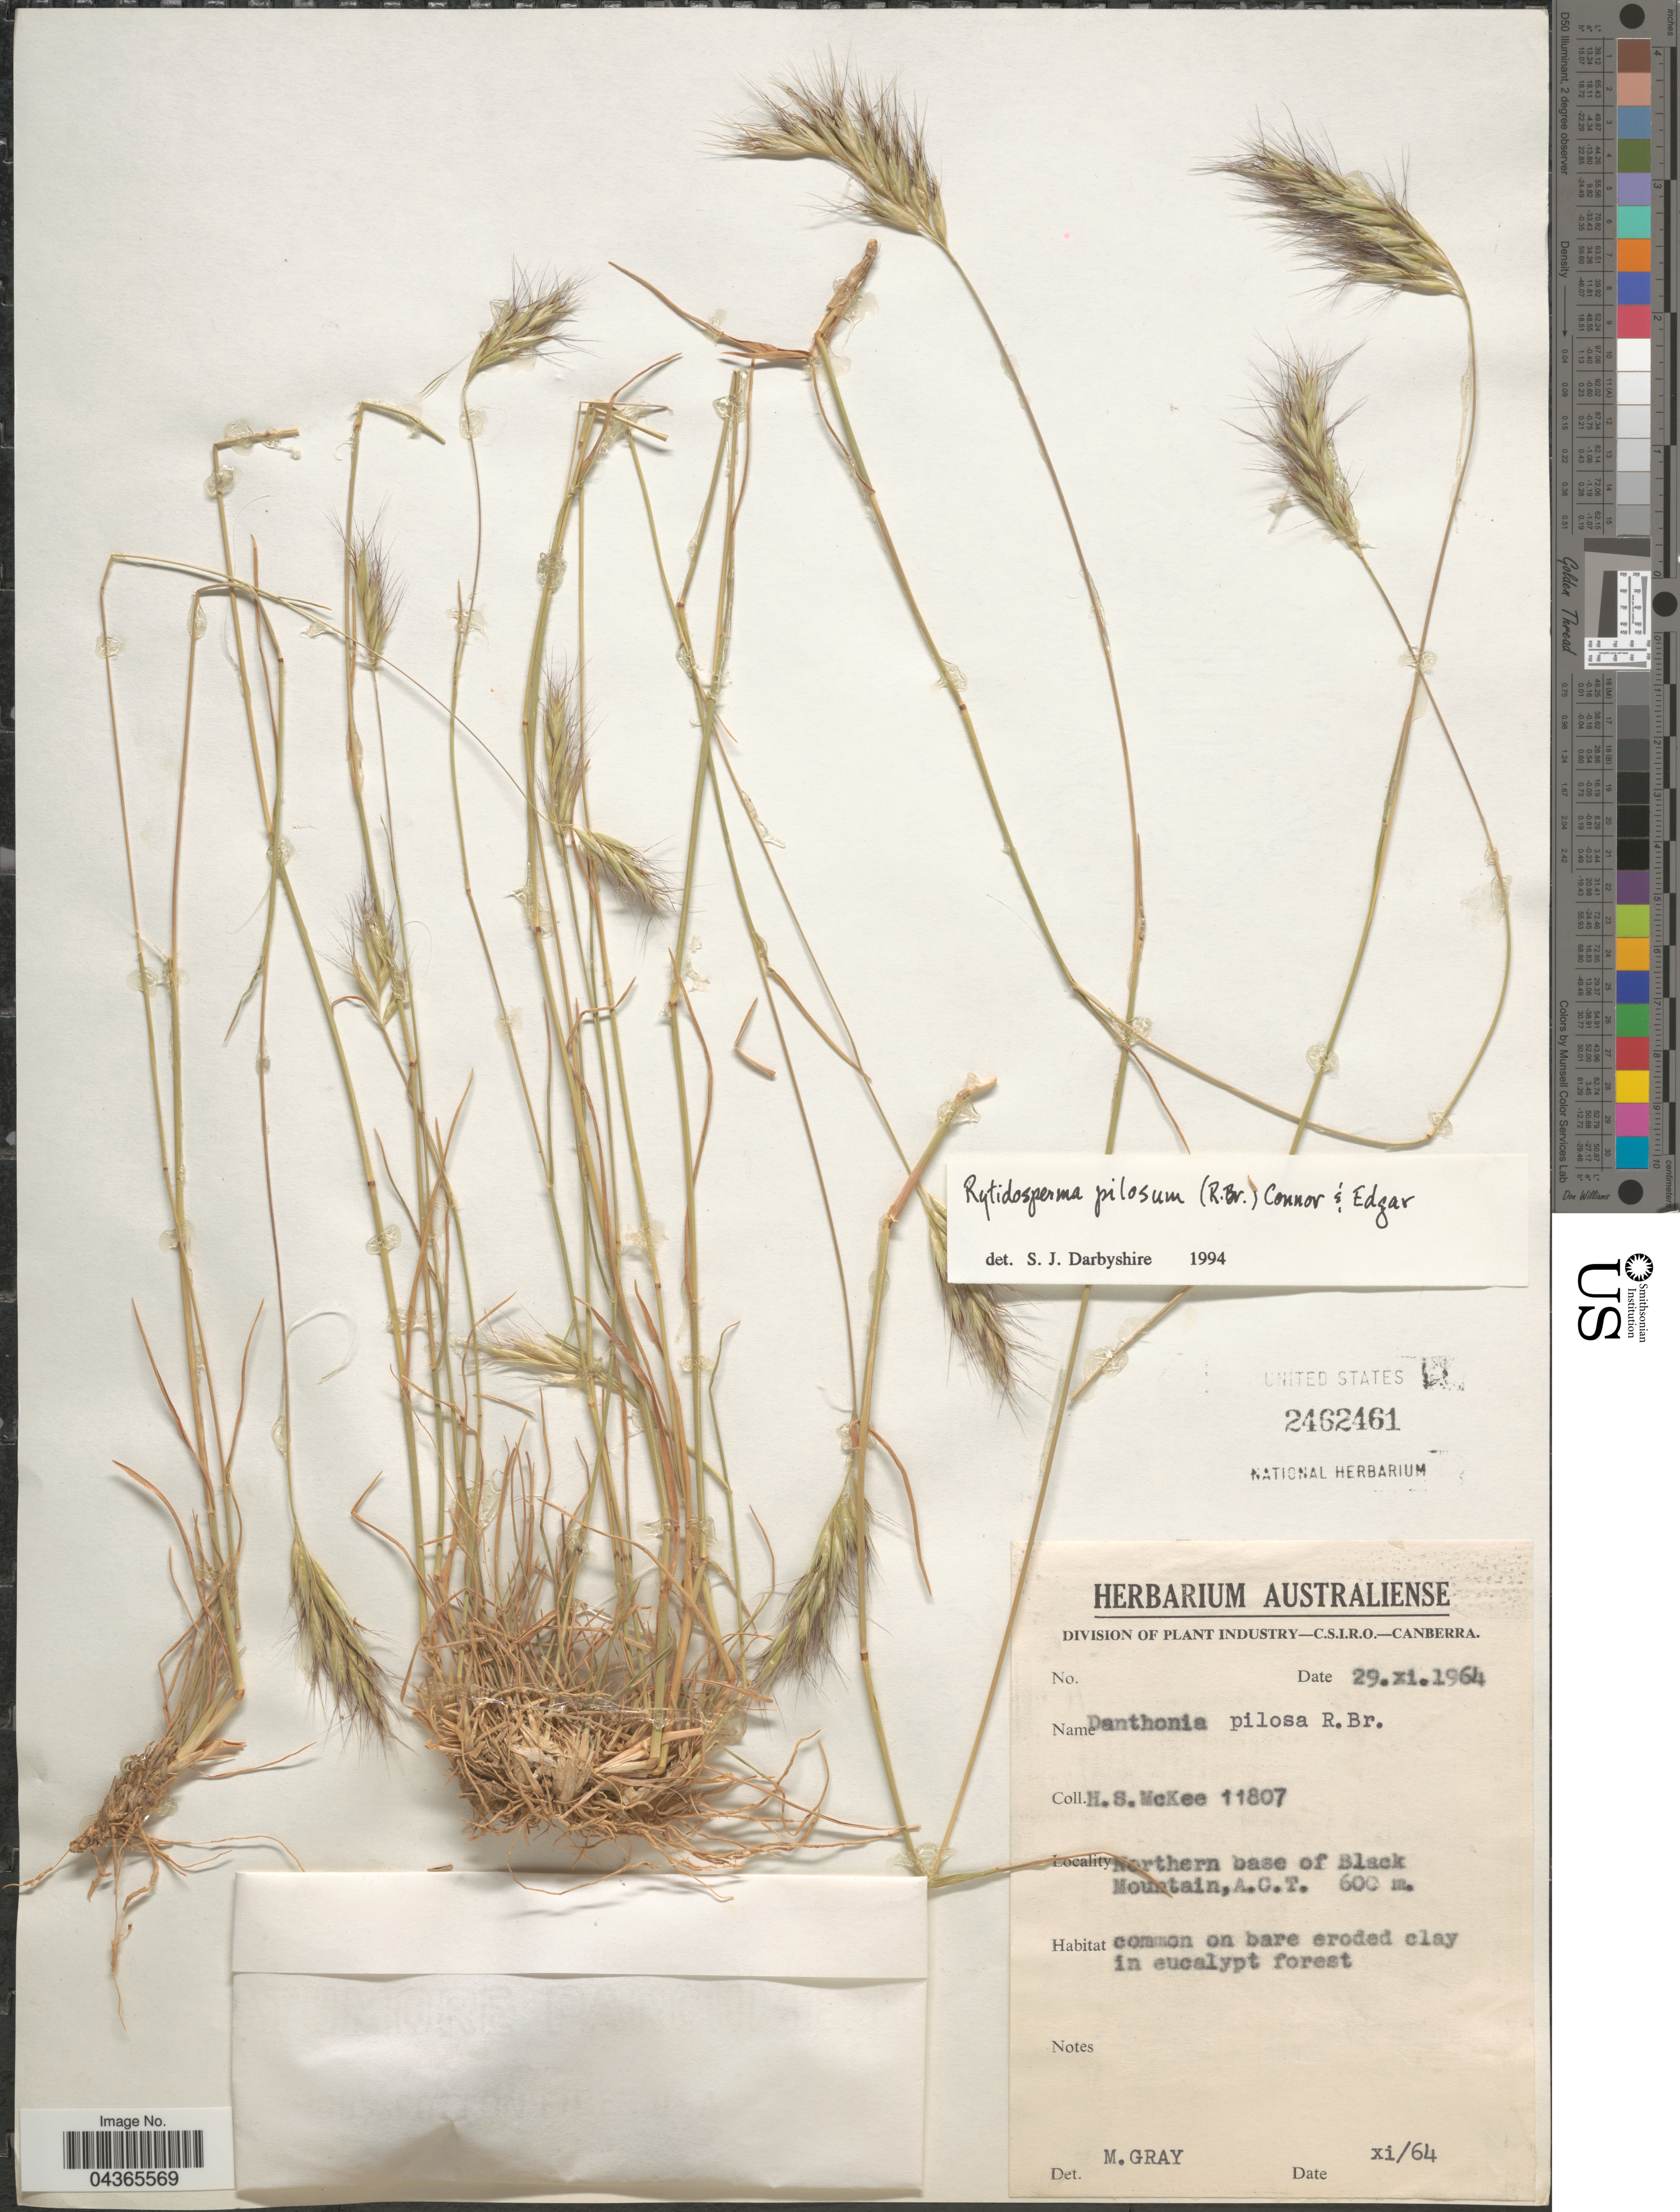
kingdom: Plantae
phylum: Tracheophyta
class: Liliopsida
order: Poales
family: Poaceae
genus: Rytidosperma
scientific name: Rytidosperma pilosum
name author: (R. Br.) Connor & Edgar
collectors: H. S. McKee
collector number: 11807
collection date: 1964-11-29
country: Australia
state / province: Australian Capital Territory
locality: Northern base of Black Mountain, A.C.T.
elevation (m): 600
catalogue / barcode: US 2462461